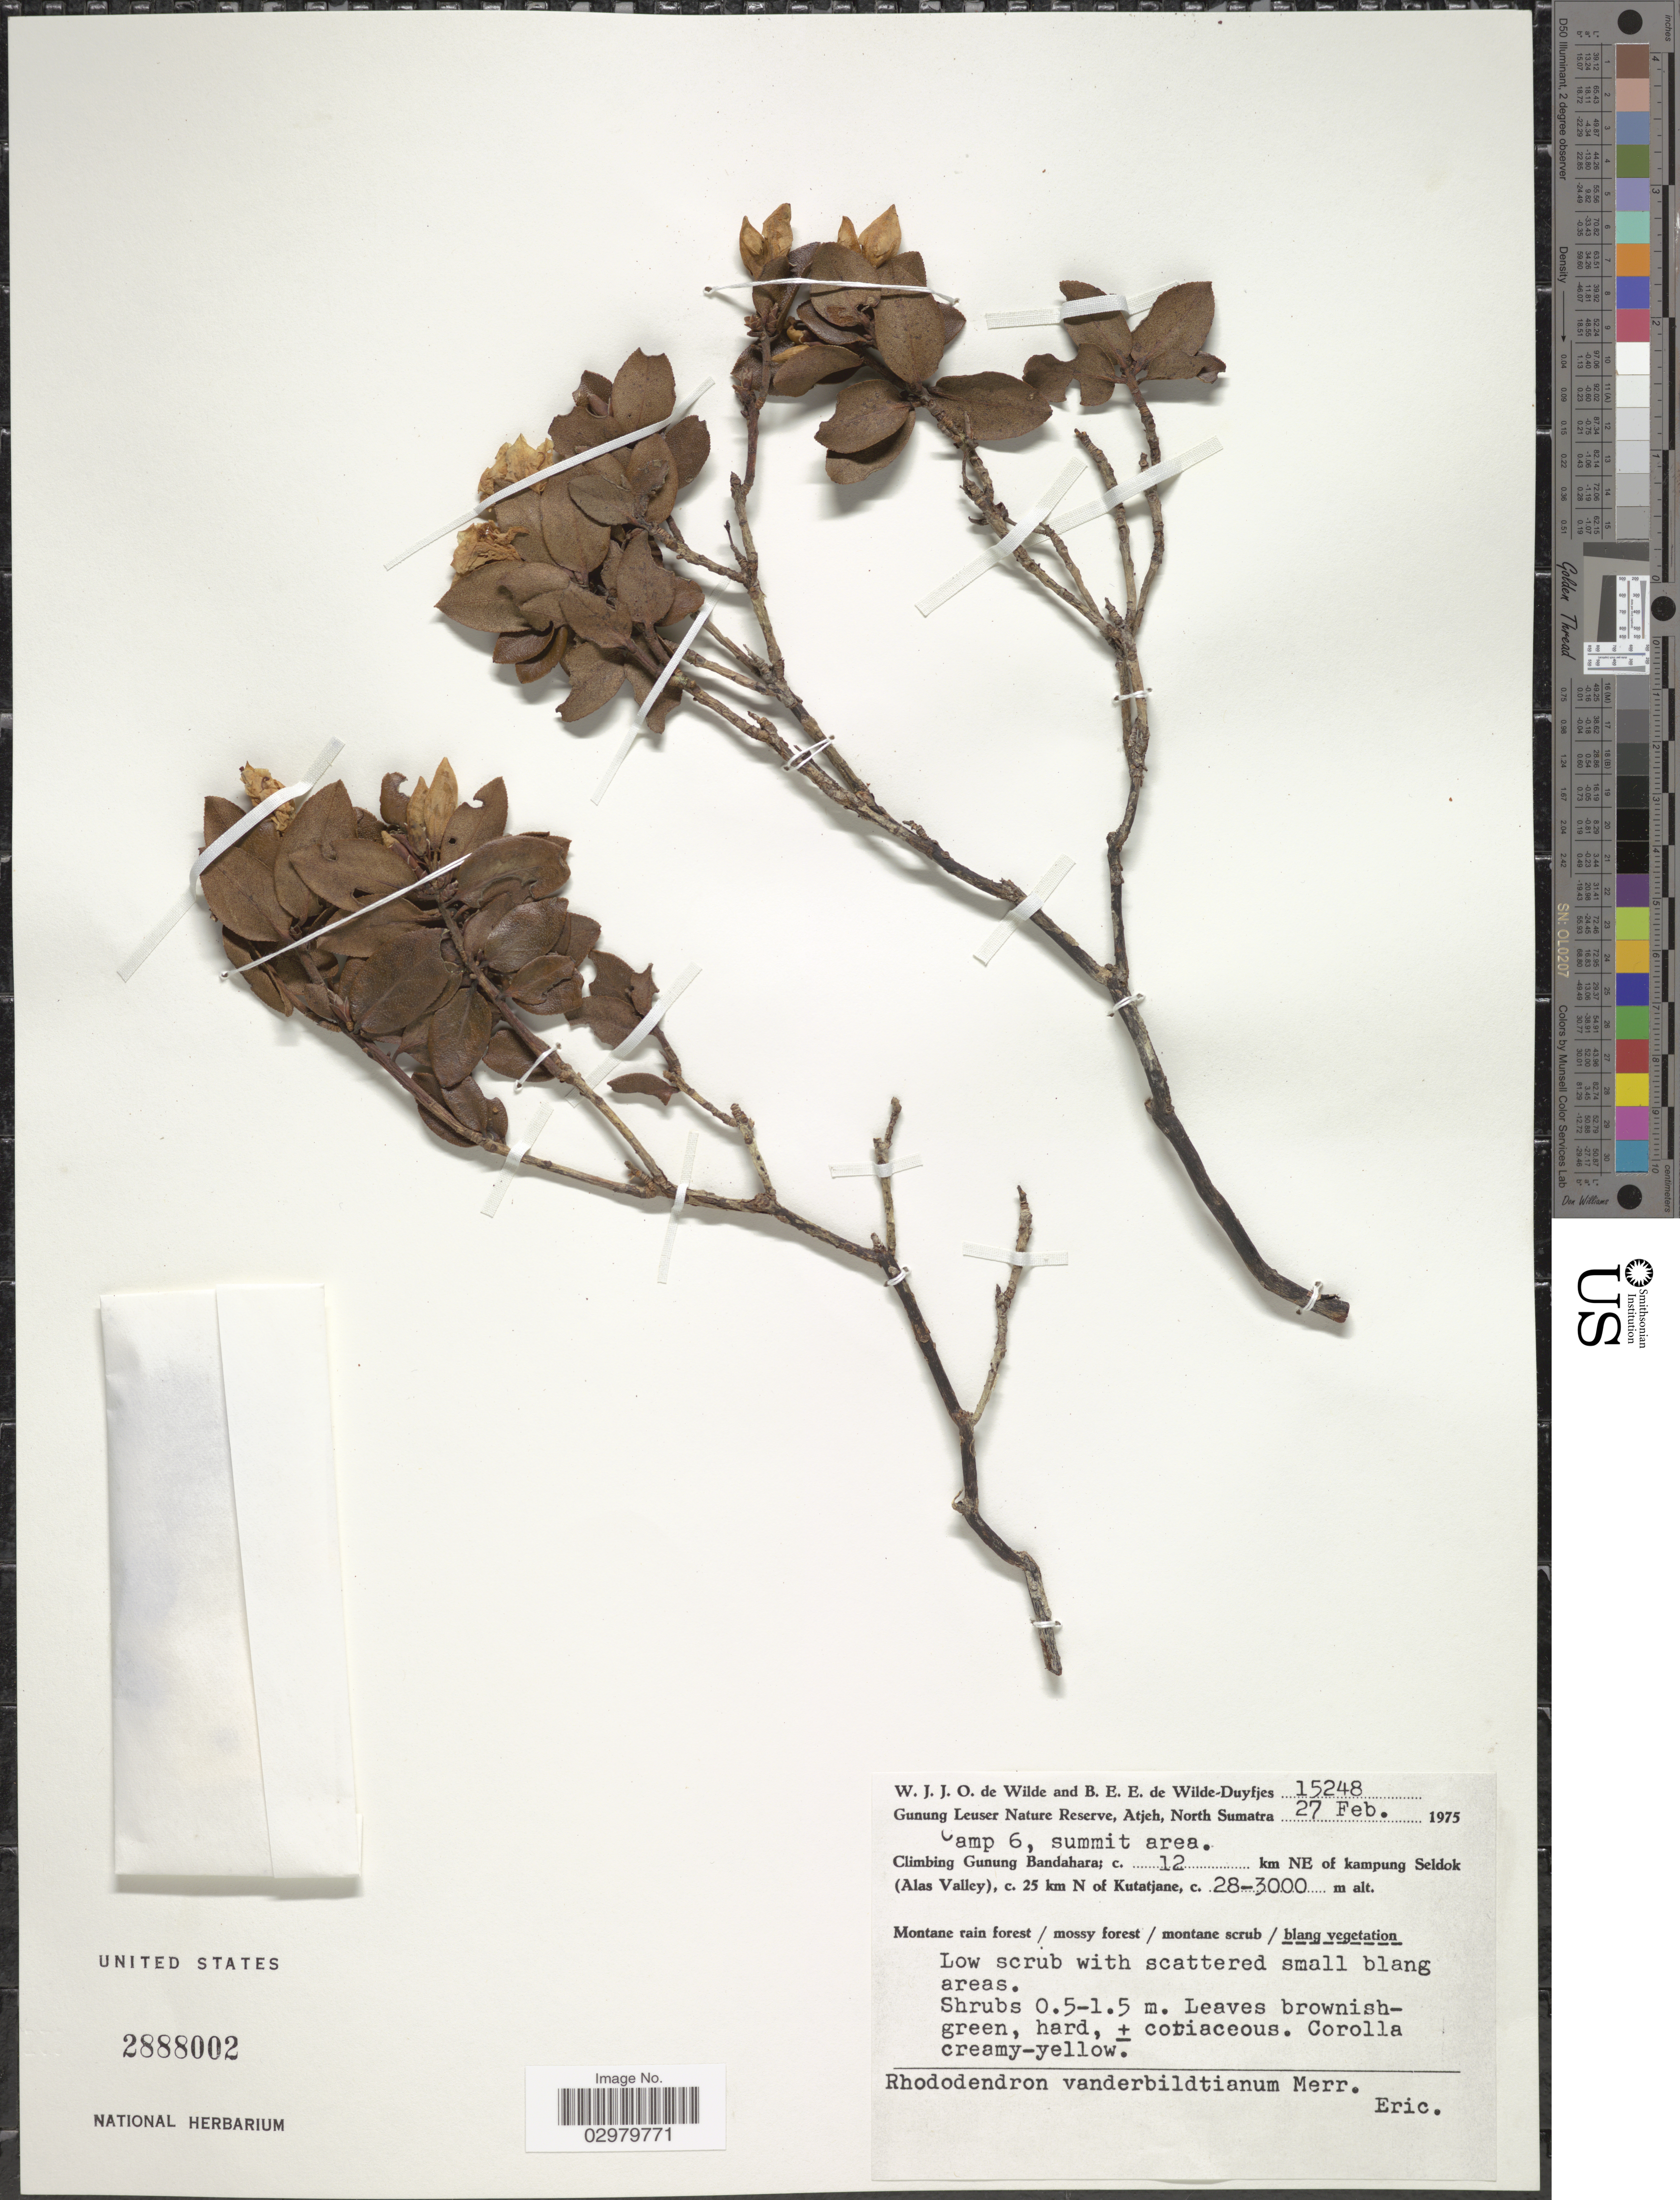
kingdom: Plantae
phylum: Tracheophyta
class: Magnoliopsida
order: Ericales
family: Ericaceae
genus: Rhododendron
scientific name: Rhododendron vanderbiltianum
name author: Merr.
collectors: W. J. de Wilde & B. E. de Wilde-Duyfjes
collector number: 15248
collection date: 1975-02-27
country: Indonesia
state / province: Sumatra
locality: Gunung Leuser Nature Reserve, Atjeh, North Sumatra. Camp 6, summit area. Climbing Gunung Bandahara; c. 12 km NE of kampung Seldok (Alas Valley), c. 25 km N of Kutatjane.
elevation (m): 2800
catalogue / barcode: US 2888002